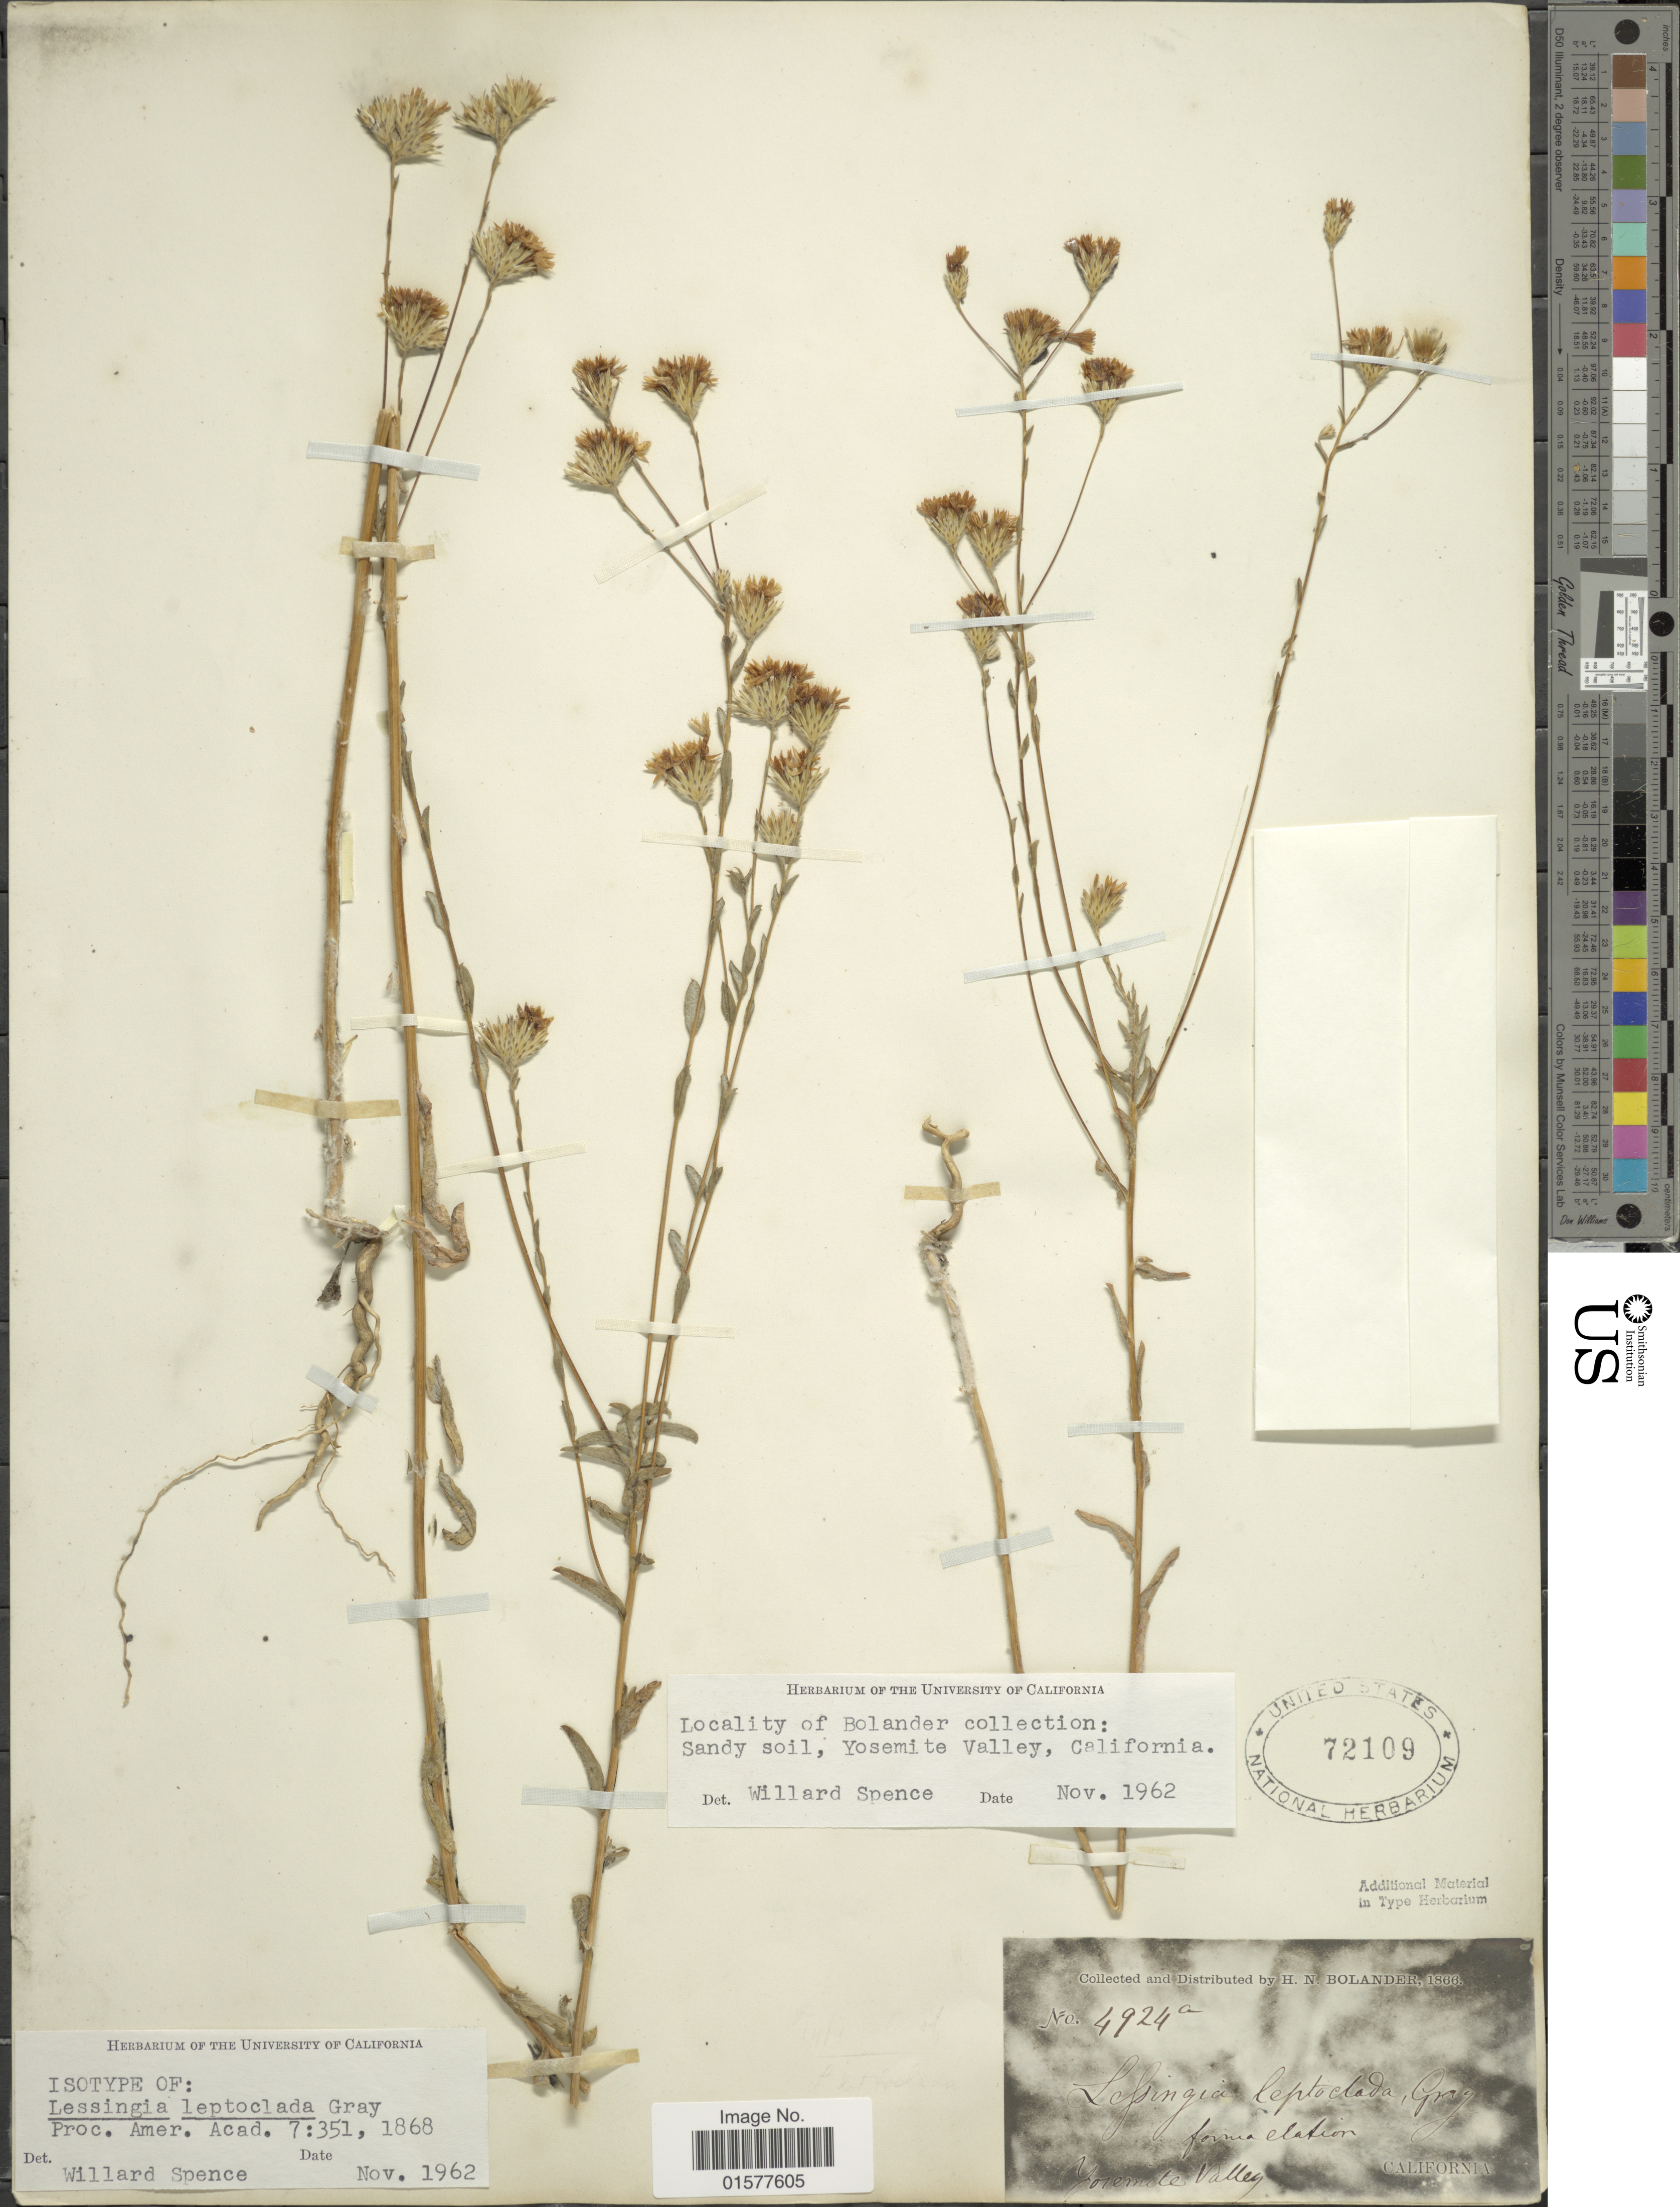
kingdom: Plantae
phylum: Tracheophyta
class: Magnoliopsida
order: Asterales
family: Asteraceae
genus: Lessingia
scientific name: Lessingia leptoclada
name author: A. Gray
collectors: H. Bolander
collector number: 4924a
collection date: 1866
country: United States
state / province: California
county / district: Mariposa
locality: Yosemite Valley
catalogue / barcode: US 72109